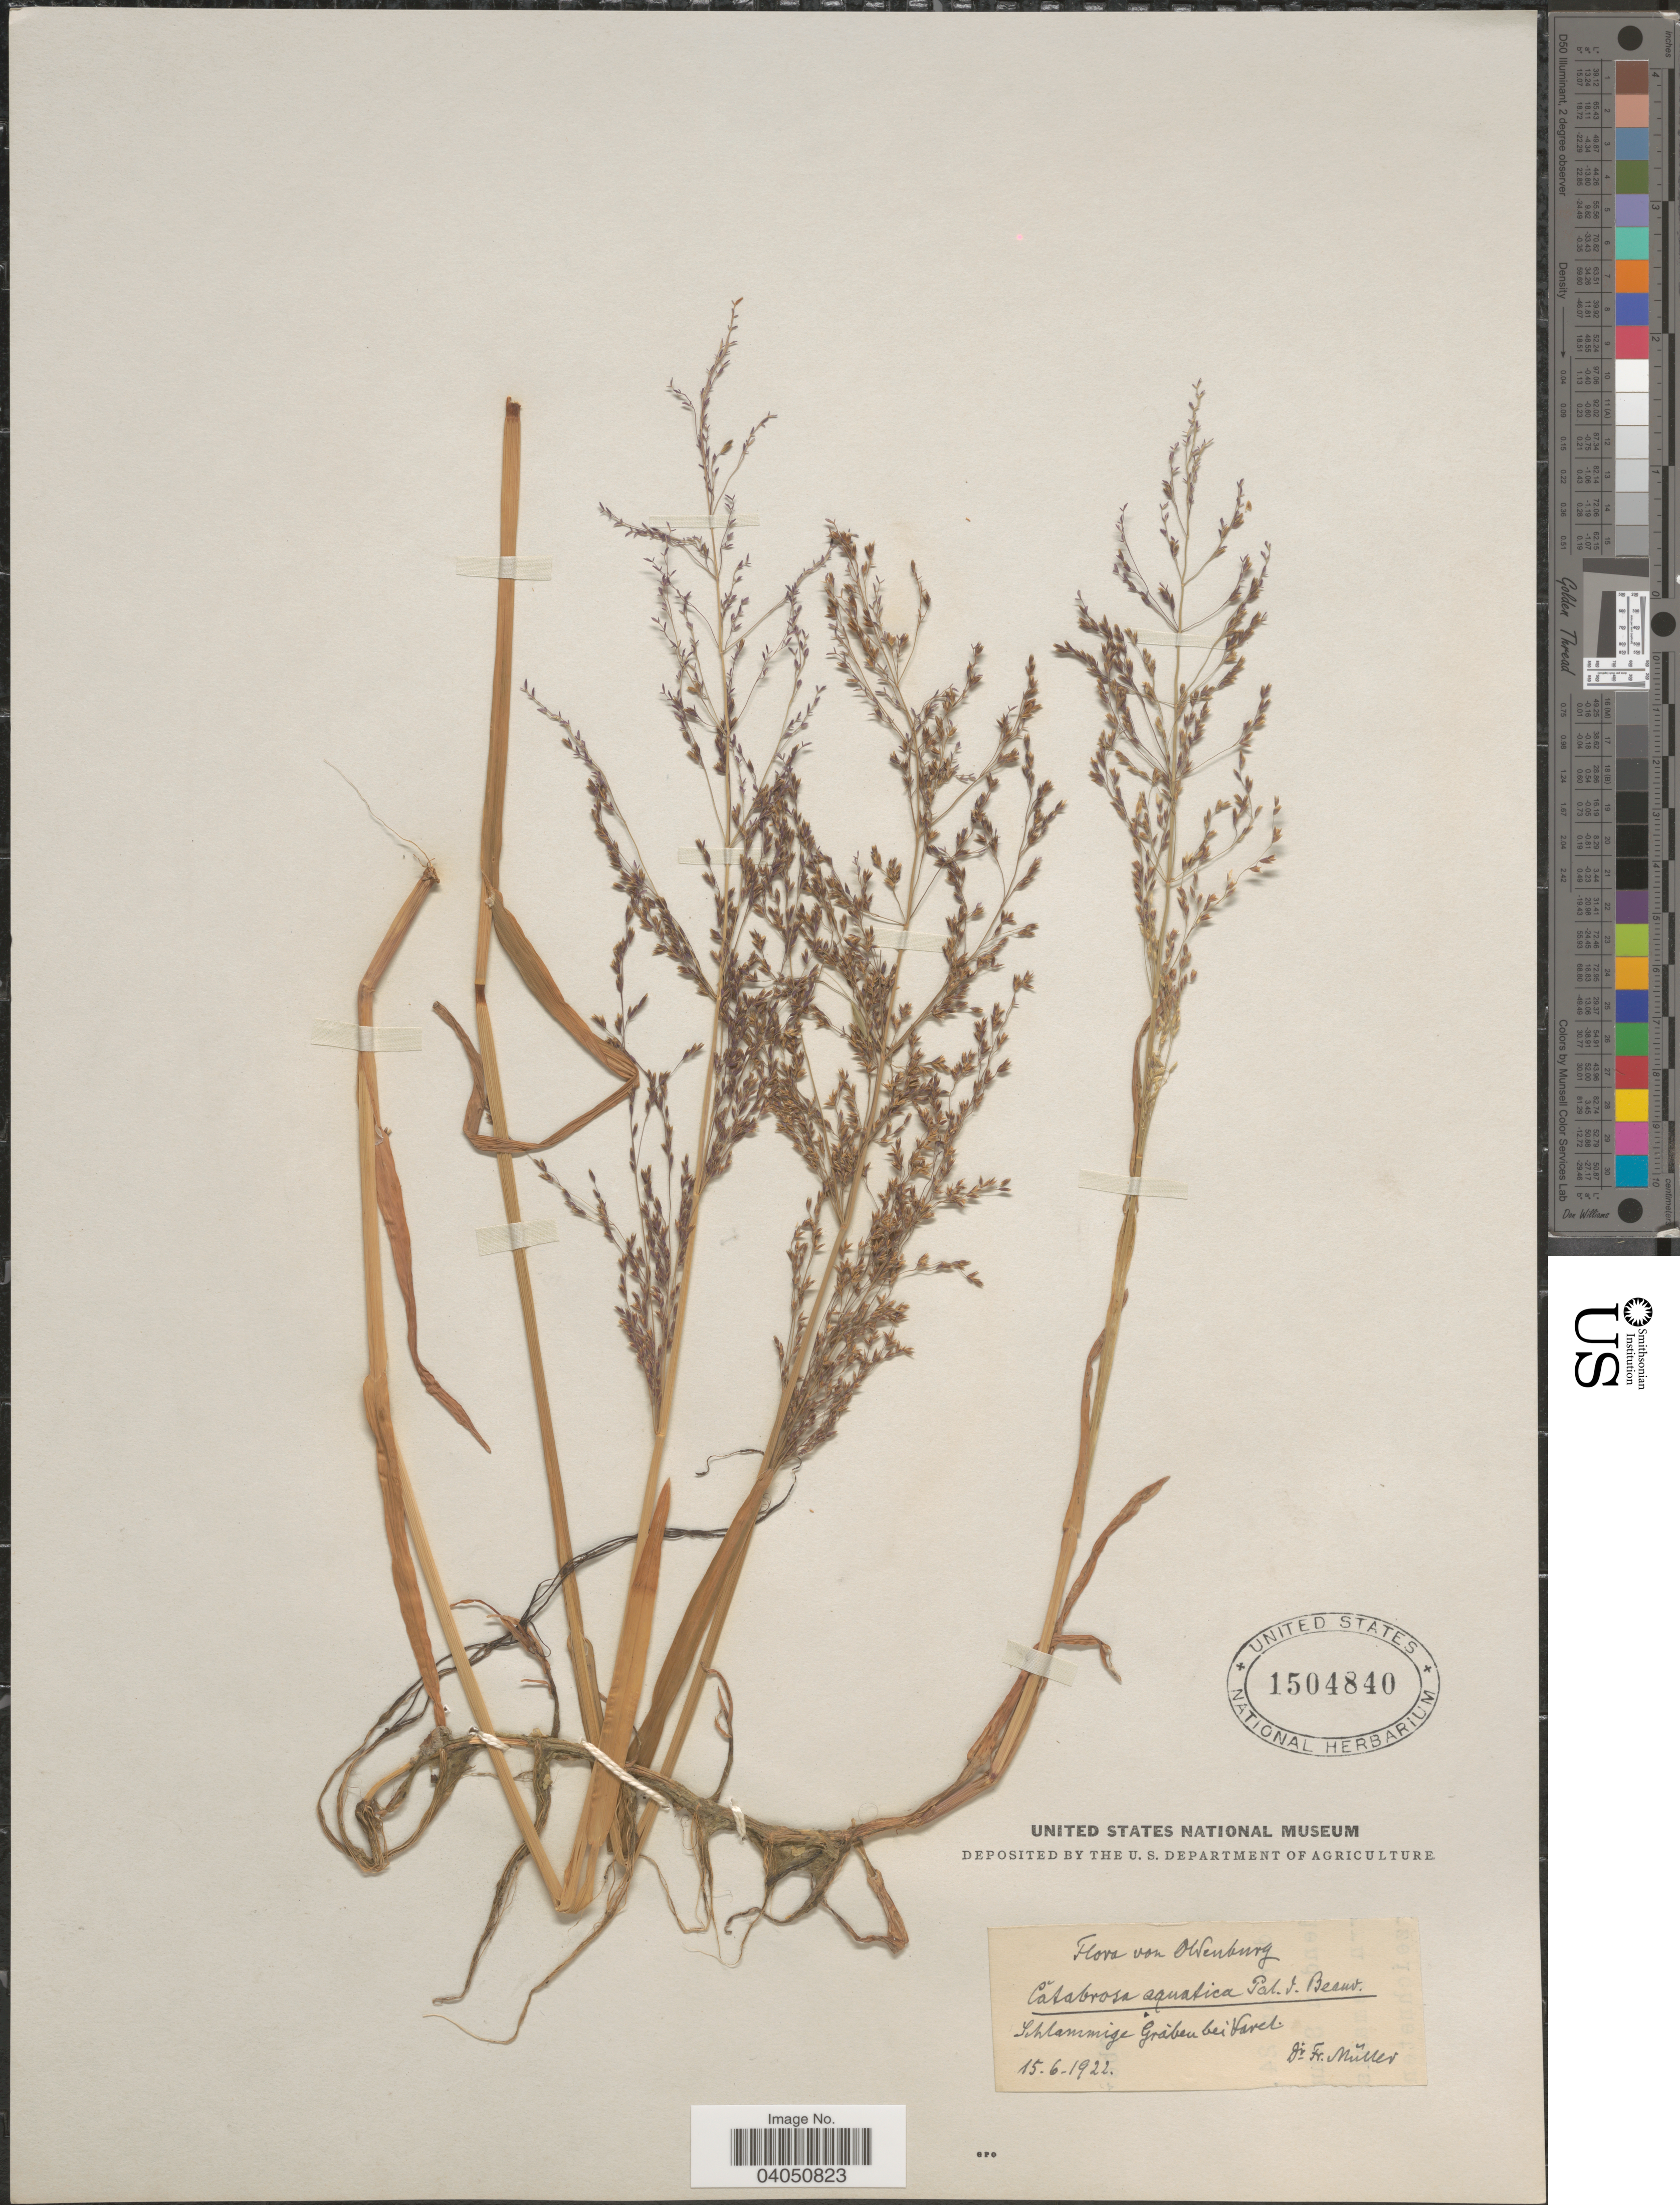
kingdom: Plantae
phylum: Tracheophyta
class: Liliopsida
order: Poales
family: Poaceae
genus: Catabrosa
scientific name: Catabrosa aquatica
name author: (L.) P. Beauv.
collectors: F. Müller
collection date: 1922-06-15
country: Germany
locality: Oldenburg. Schlammige Gräben bei Varel.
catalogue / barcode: US 1504840